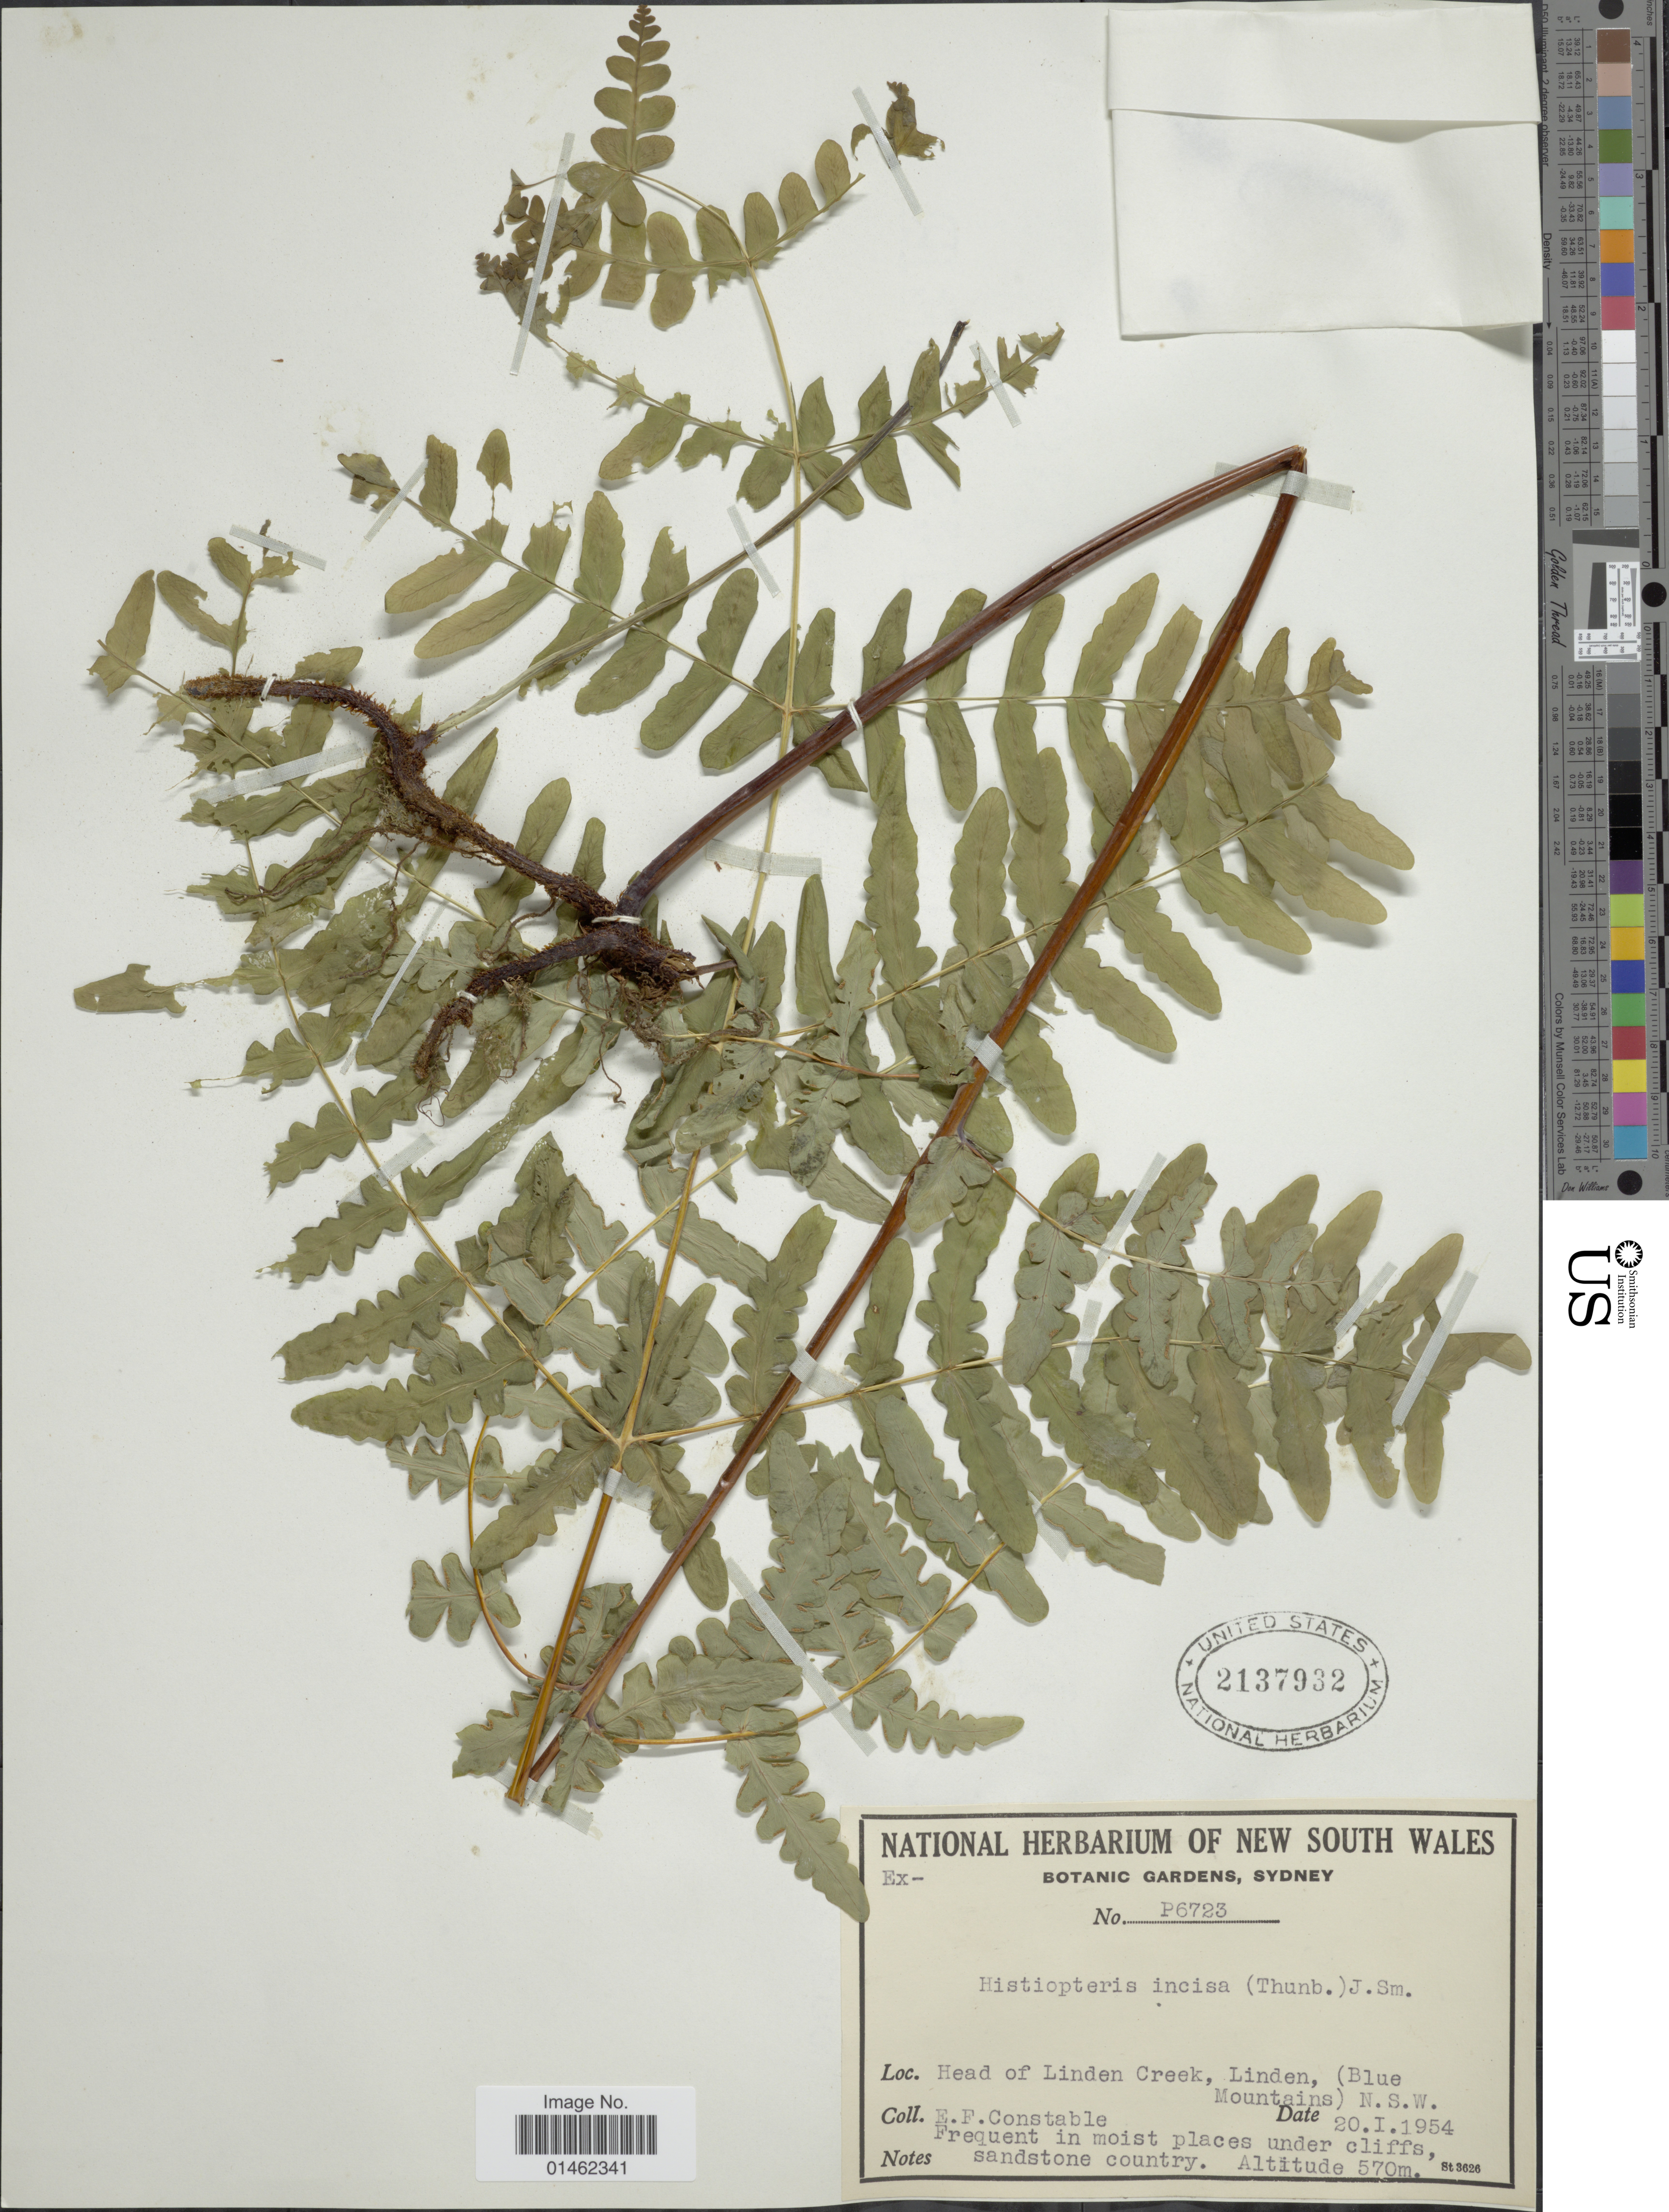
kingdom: Plantae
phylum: Tracheophyta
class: Polypodiopsida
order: Polypodiales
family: Dennstaedtiaceae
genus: Histiopteris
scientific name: Histiopteris incisa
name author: (Thunb.) J. Sm.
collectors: E. F. Constable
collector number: P6723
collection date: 1954-01-20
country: Australia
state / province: New South Wales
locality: Head of Linden Creek, Linden, (Blue Mountains)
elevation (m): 570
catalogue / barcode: US 2137932